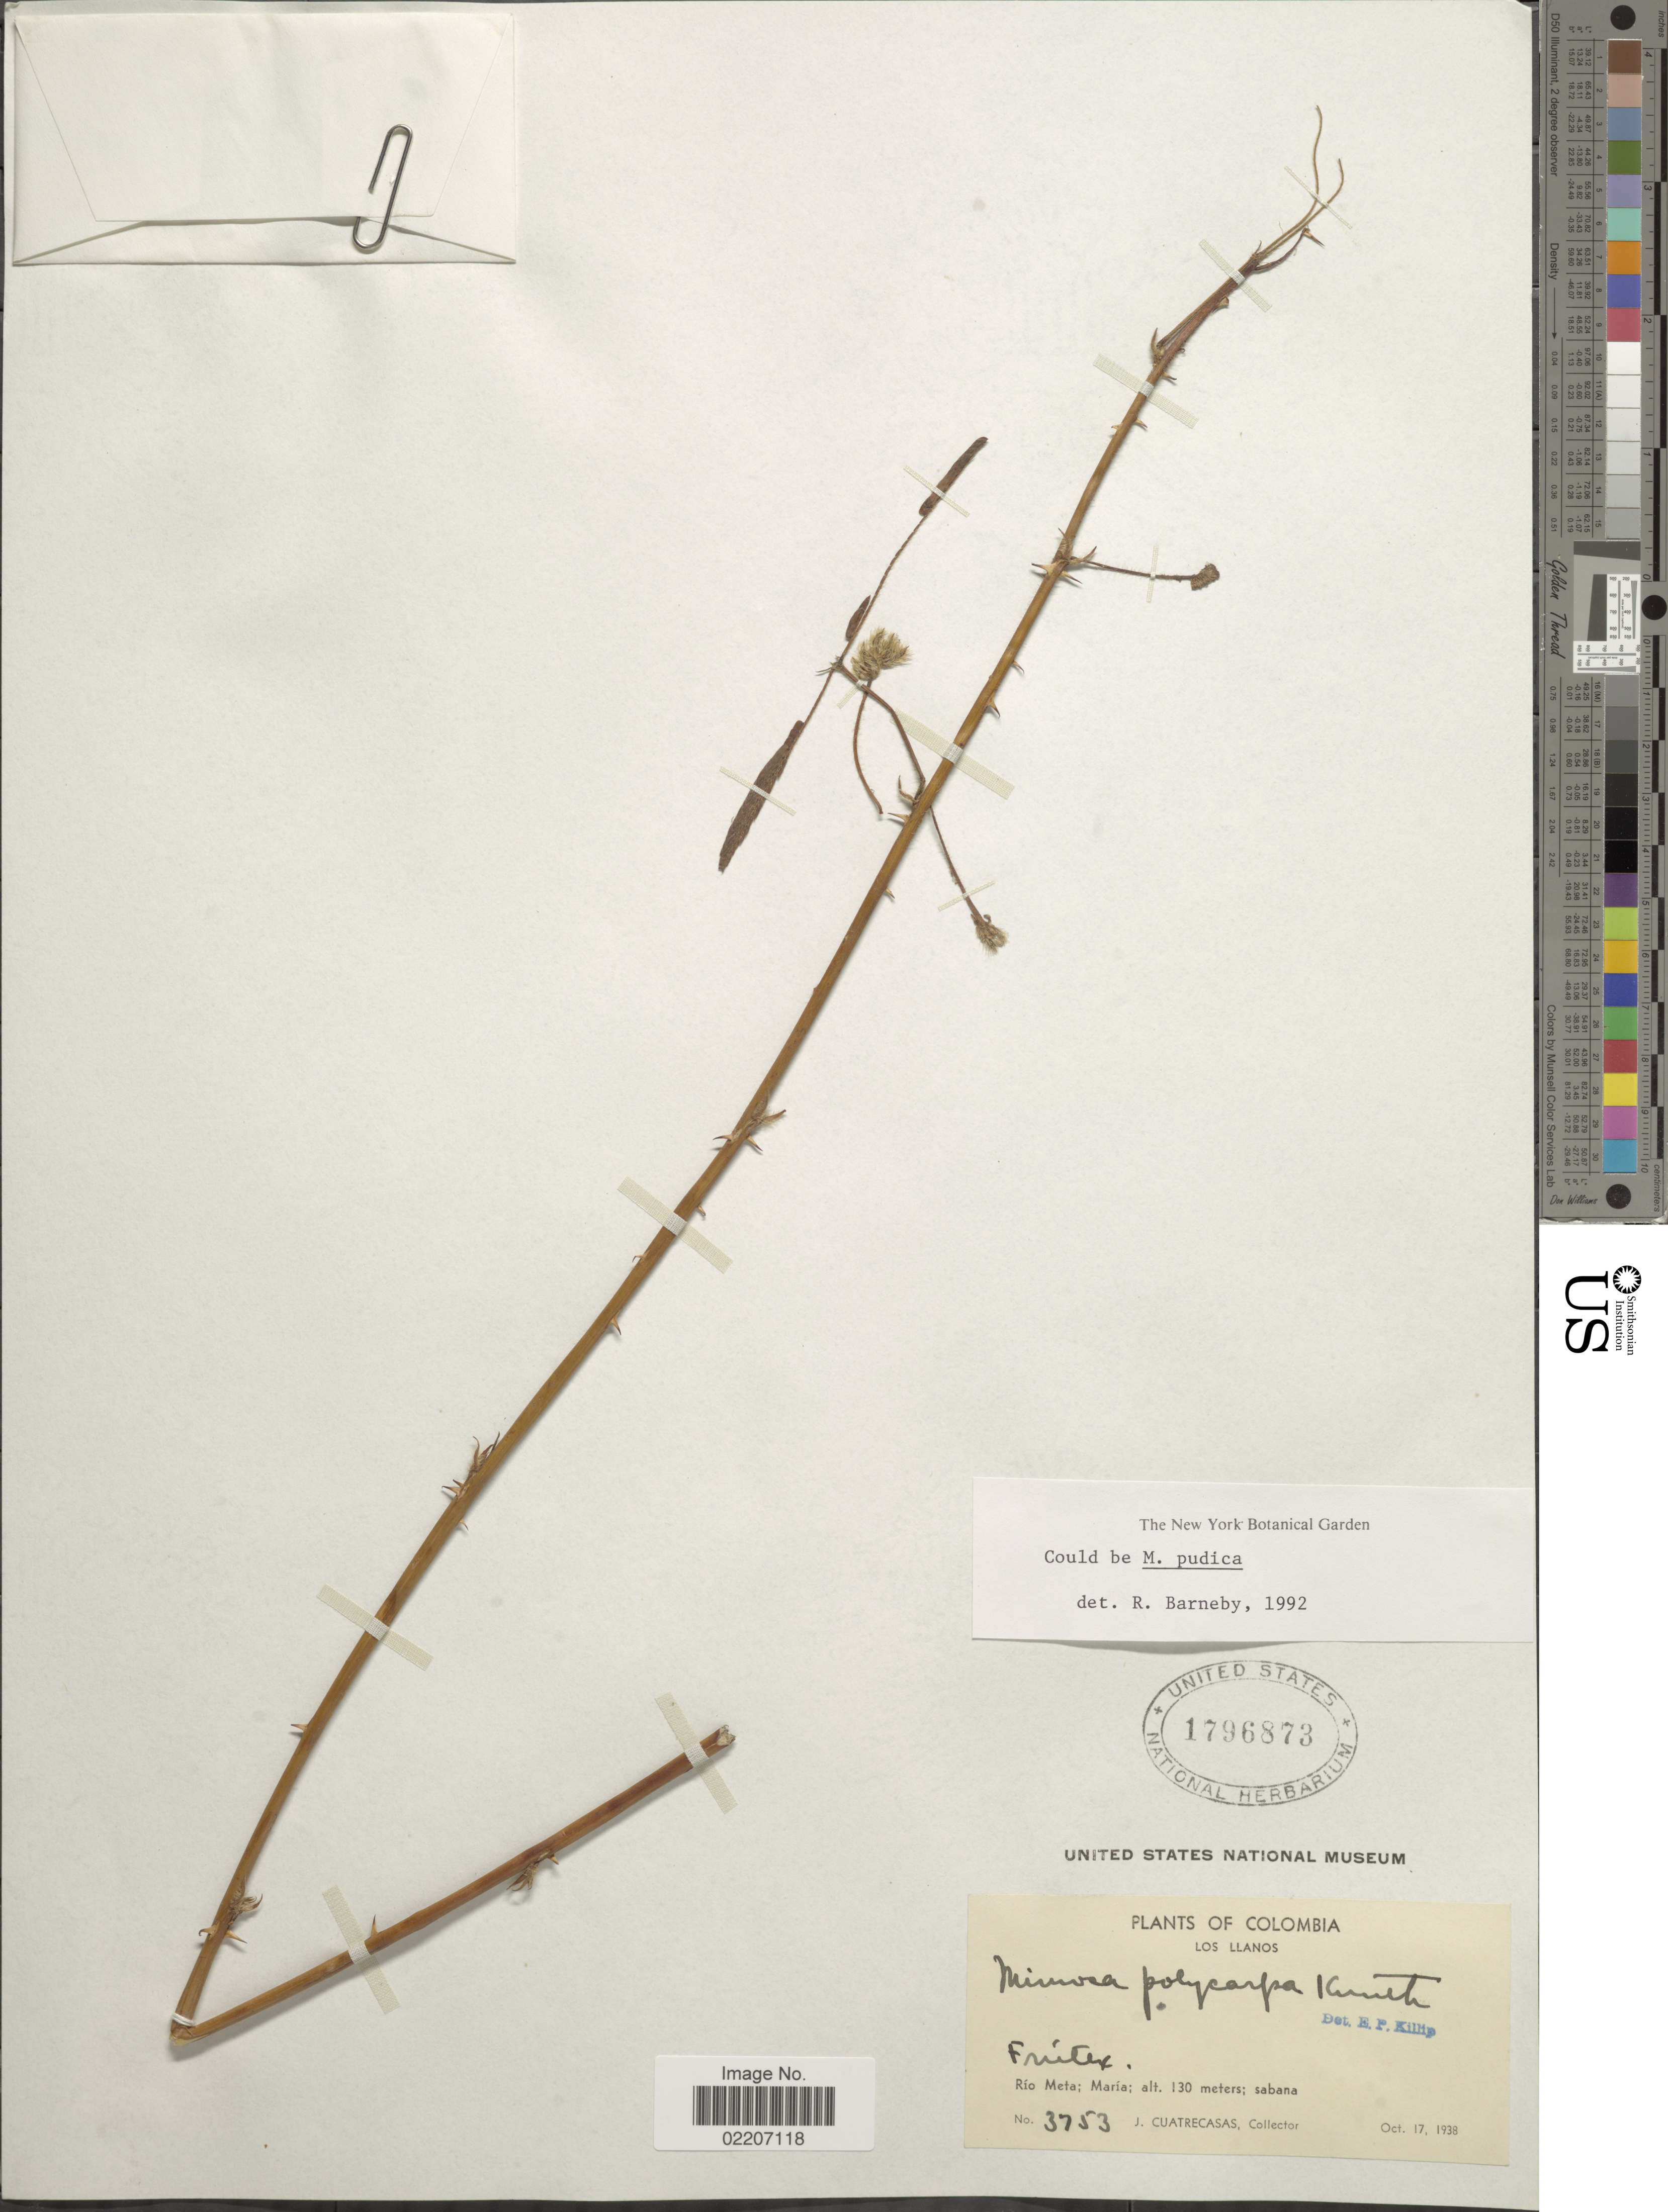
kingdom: Plantae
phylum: Tracheophyta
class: Magnoliopsida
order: Fabales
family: Fabaceae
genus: Mimosa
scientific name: Mimosa pudica var. tetrandra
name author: L.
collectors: J. Cuatrecasas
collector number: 3753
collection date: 1938-10-11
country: Colombia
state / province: Meta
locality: Los Llanos, Rio Meta; Maria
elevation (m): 130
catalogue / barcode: US 1796873